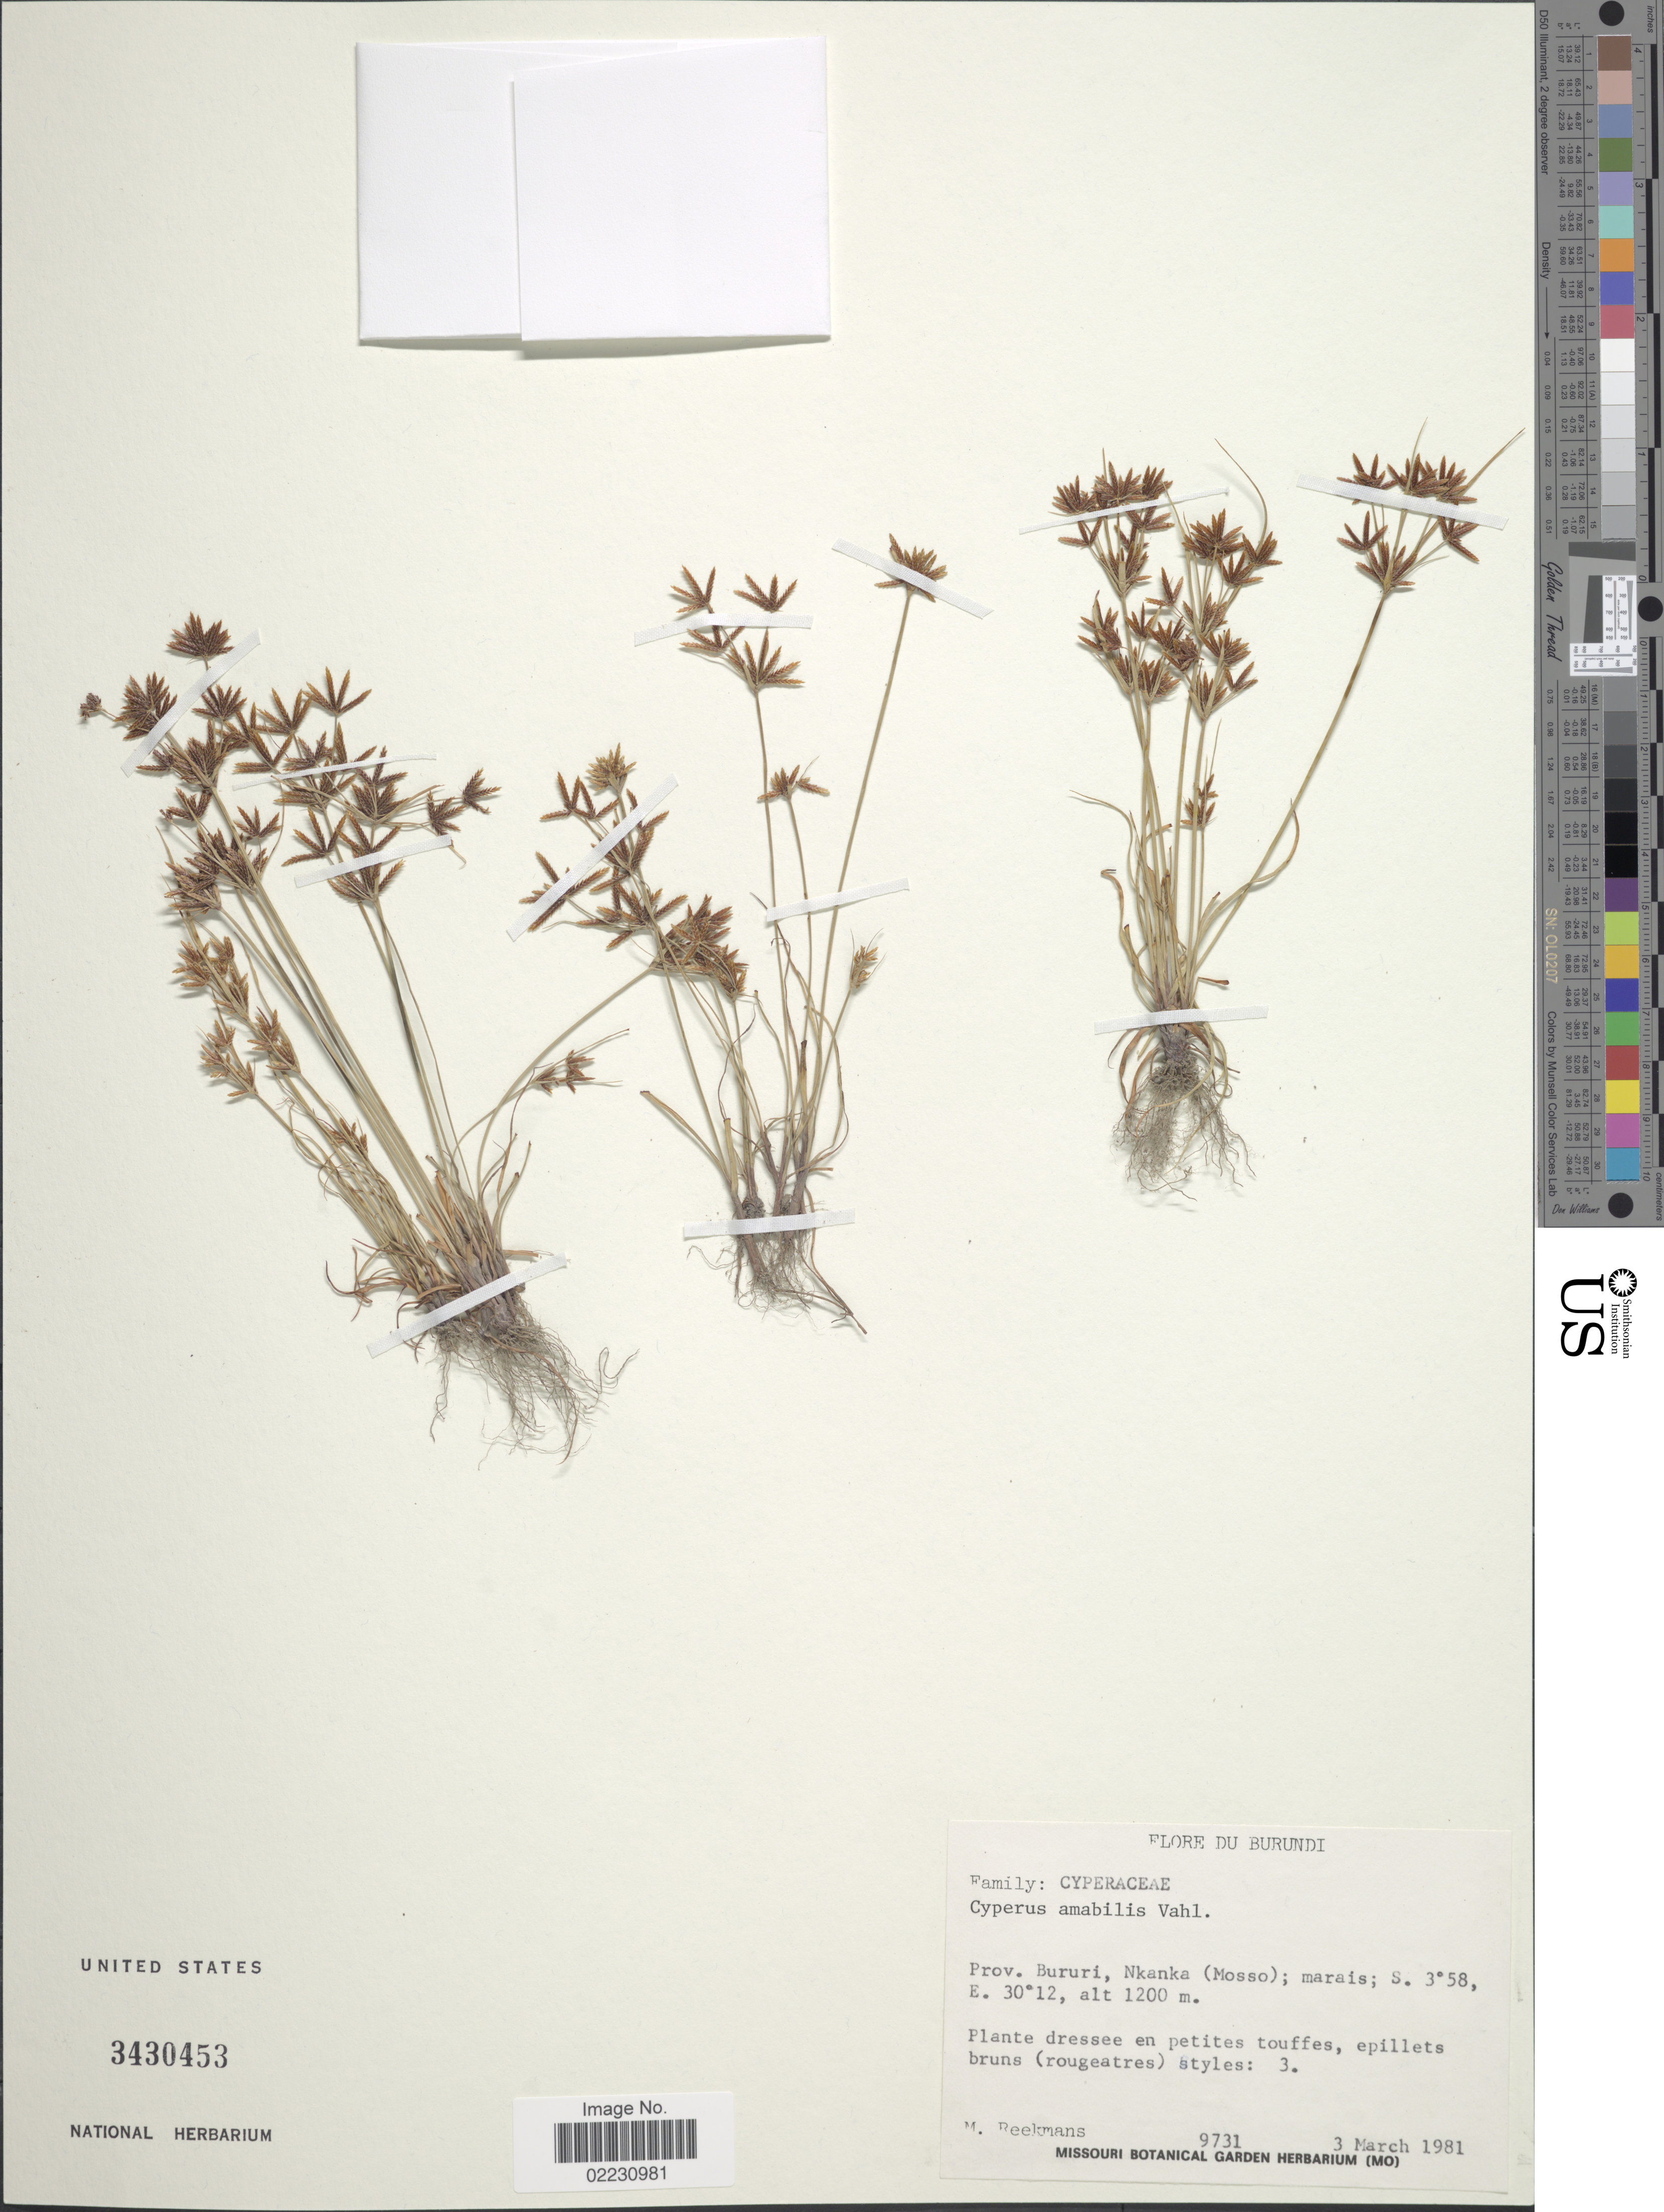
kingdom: Plantae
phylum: Tracheophyta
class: Liliopsida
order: Poales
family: Cyperaceae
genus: Cyperus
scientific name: Cyperus amabilis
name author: Vahl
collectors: M. Reekmans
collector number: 9731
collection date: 1981-03-03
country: Burundi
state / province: Bururi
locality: Prov. Bururi, Nkanka (Mosso); Marais;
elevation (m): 1200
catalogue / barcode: US 3430453